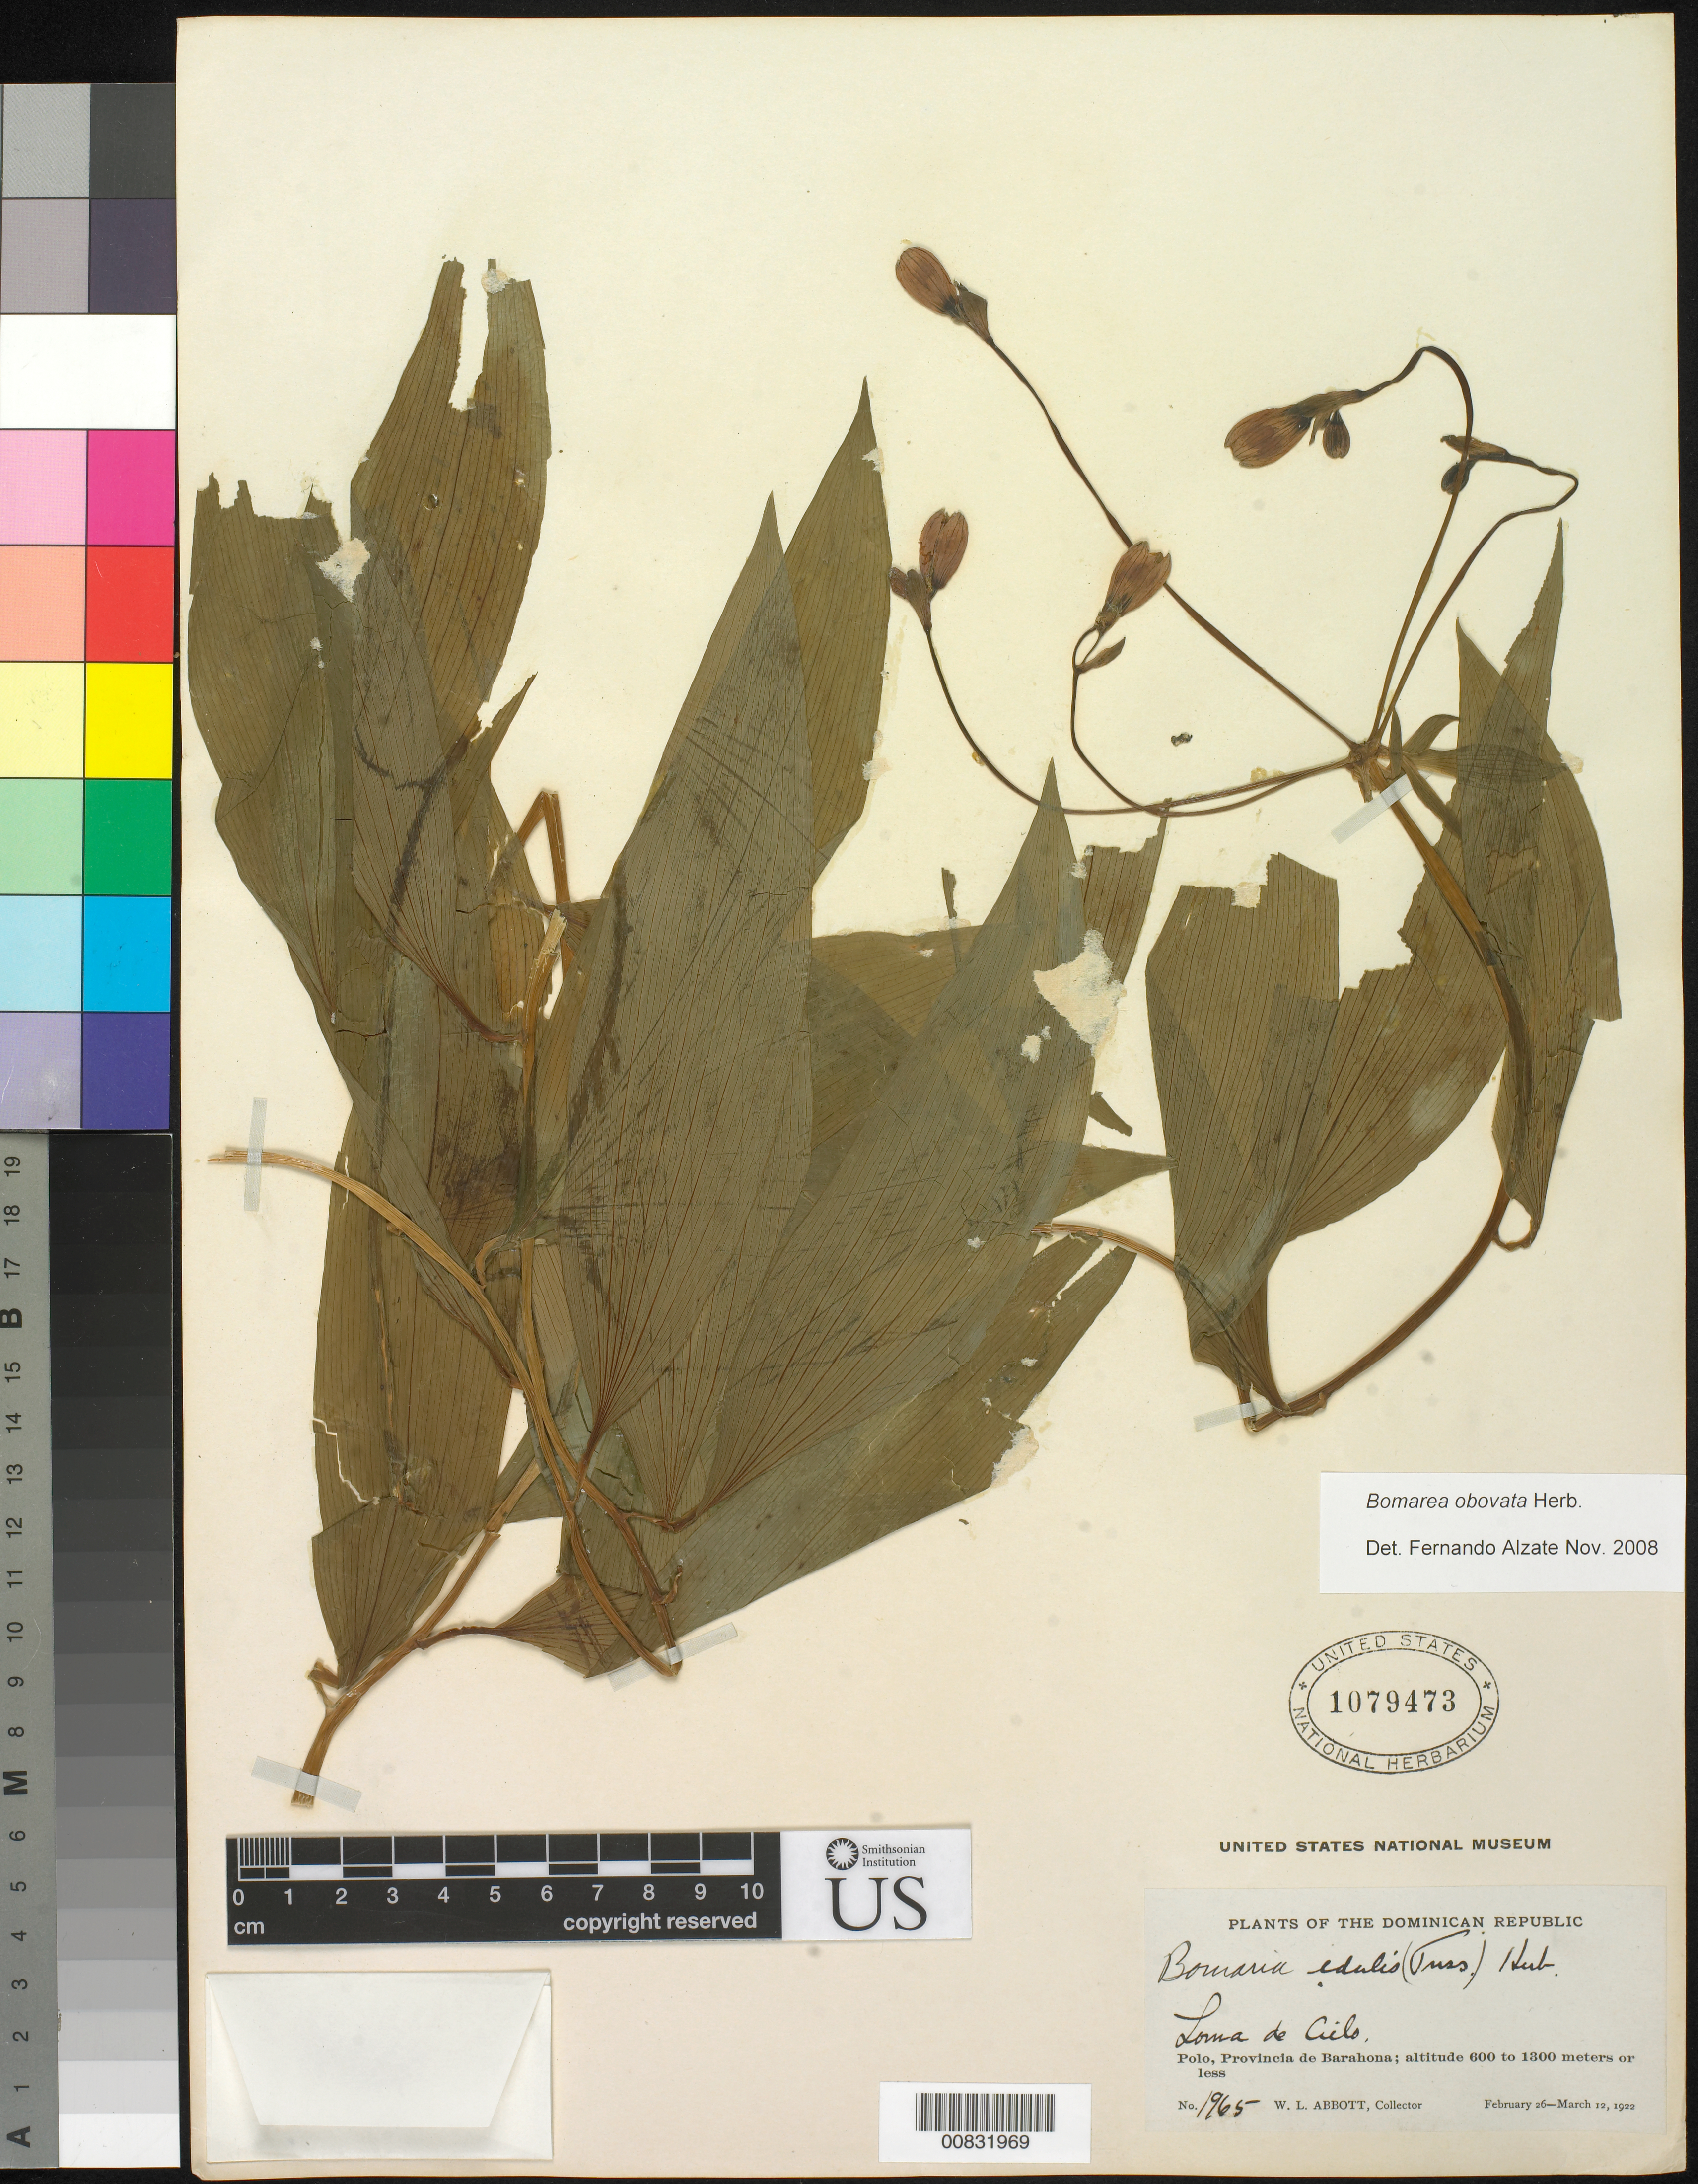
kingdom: Plantae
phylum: Tracheophyta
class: Liliopsida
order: Liliales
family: Alstroemeriaceae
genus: Bomarea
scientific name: Bomarea obovata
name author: Herb.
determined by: Alzate, F.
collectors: W. L. Abbott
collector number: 1965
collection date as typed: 26 Feb 1922 to 12 Mar 1922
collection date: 1922-02-26/1922-03-12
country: Dominican Republic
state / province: Barahona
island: Hispaniola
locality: Polo, Loma del Cielo.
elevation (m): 600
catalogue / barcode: US 1079473